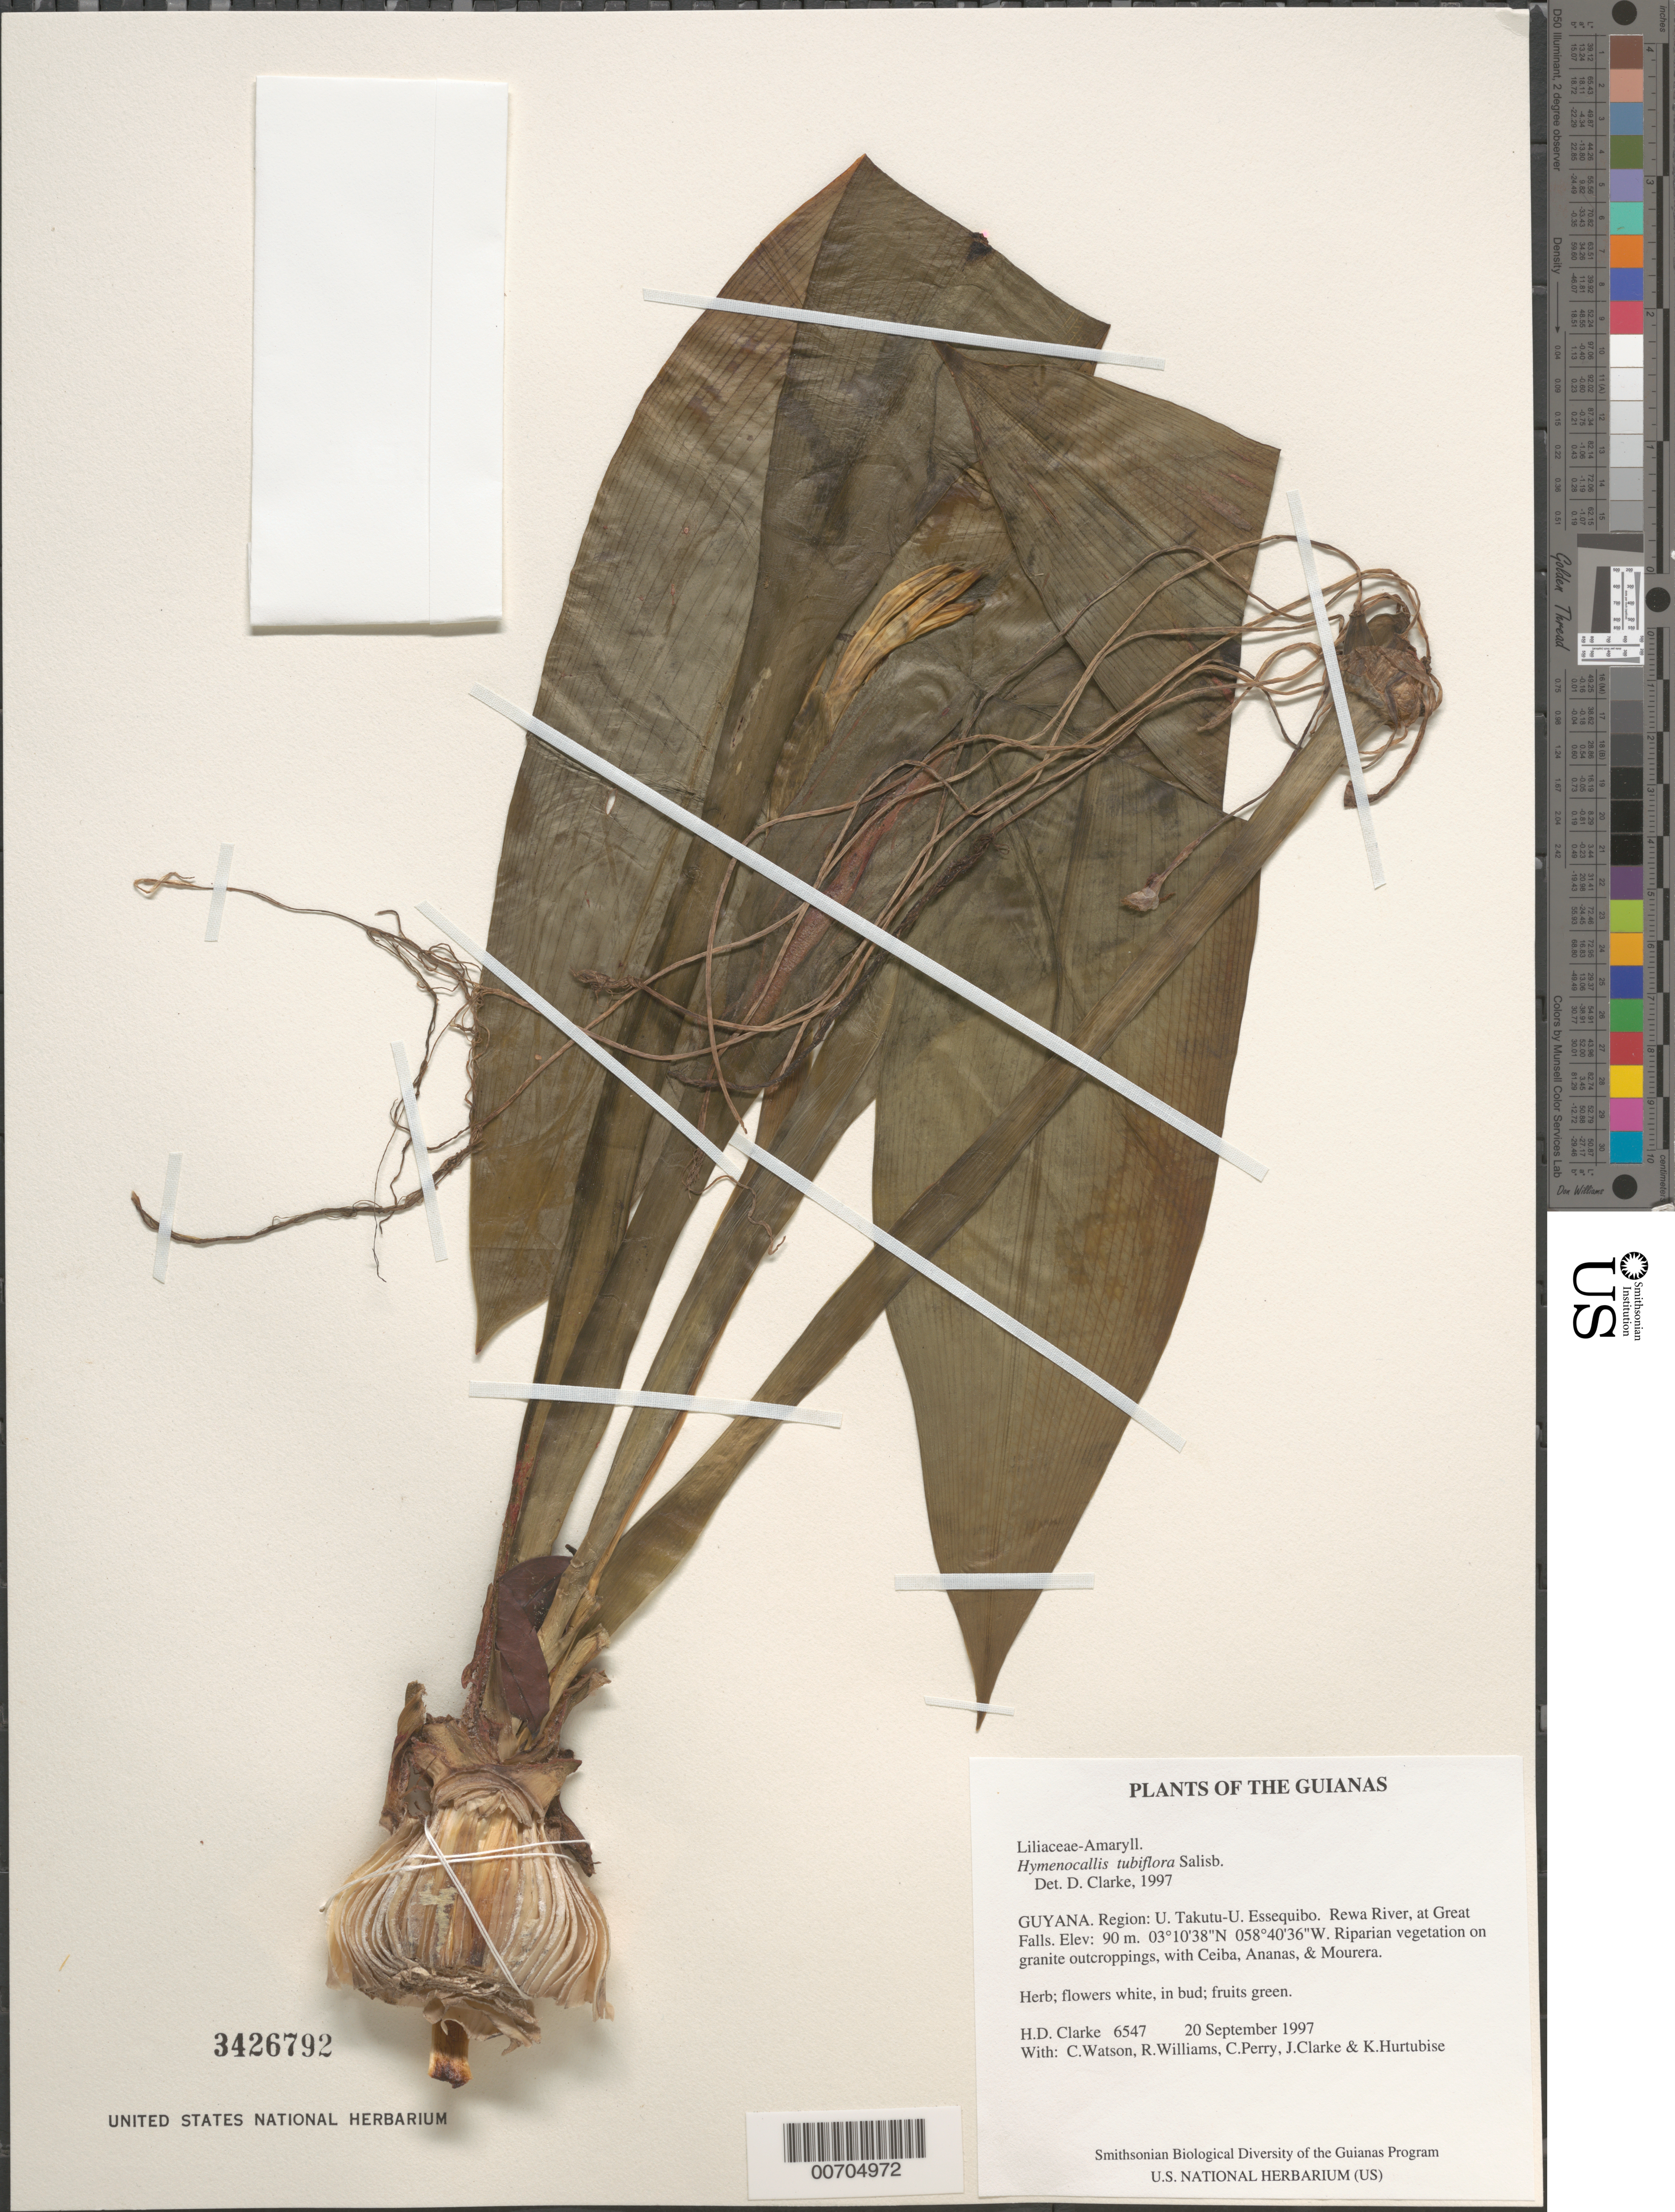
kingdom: Plantae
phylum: Tracheophyta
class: Liliopsida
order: Asparagales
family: Amaryllidaceae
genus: Hymenocallis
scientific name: Hymenocallis tubiflora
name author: Salisb.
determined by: Clarke, H. D., University of North Carolina (Asheville)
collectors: H. D. Clarke, C. Watson, R. Williams, C. Perry, J. Clarke & K. Hurtubise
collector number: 6547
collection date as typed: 20 September 1997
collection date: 1997-09-20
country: Guyana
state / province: U. Takutu-U. Essequibo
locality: Rewa River, at Great Falls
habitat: Riparian vegetation on granite outcroppings, with Ceiba, Ananas, & Mourera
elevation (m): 90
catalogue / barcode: US 3426792